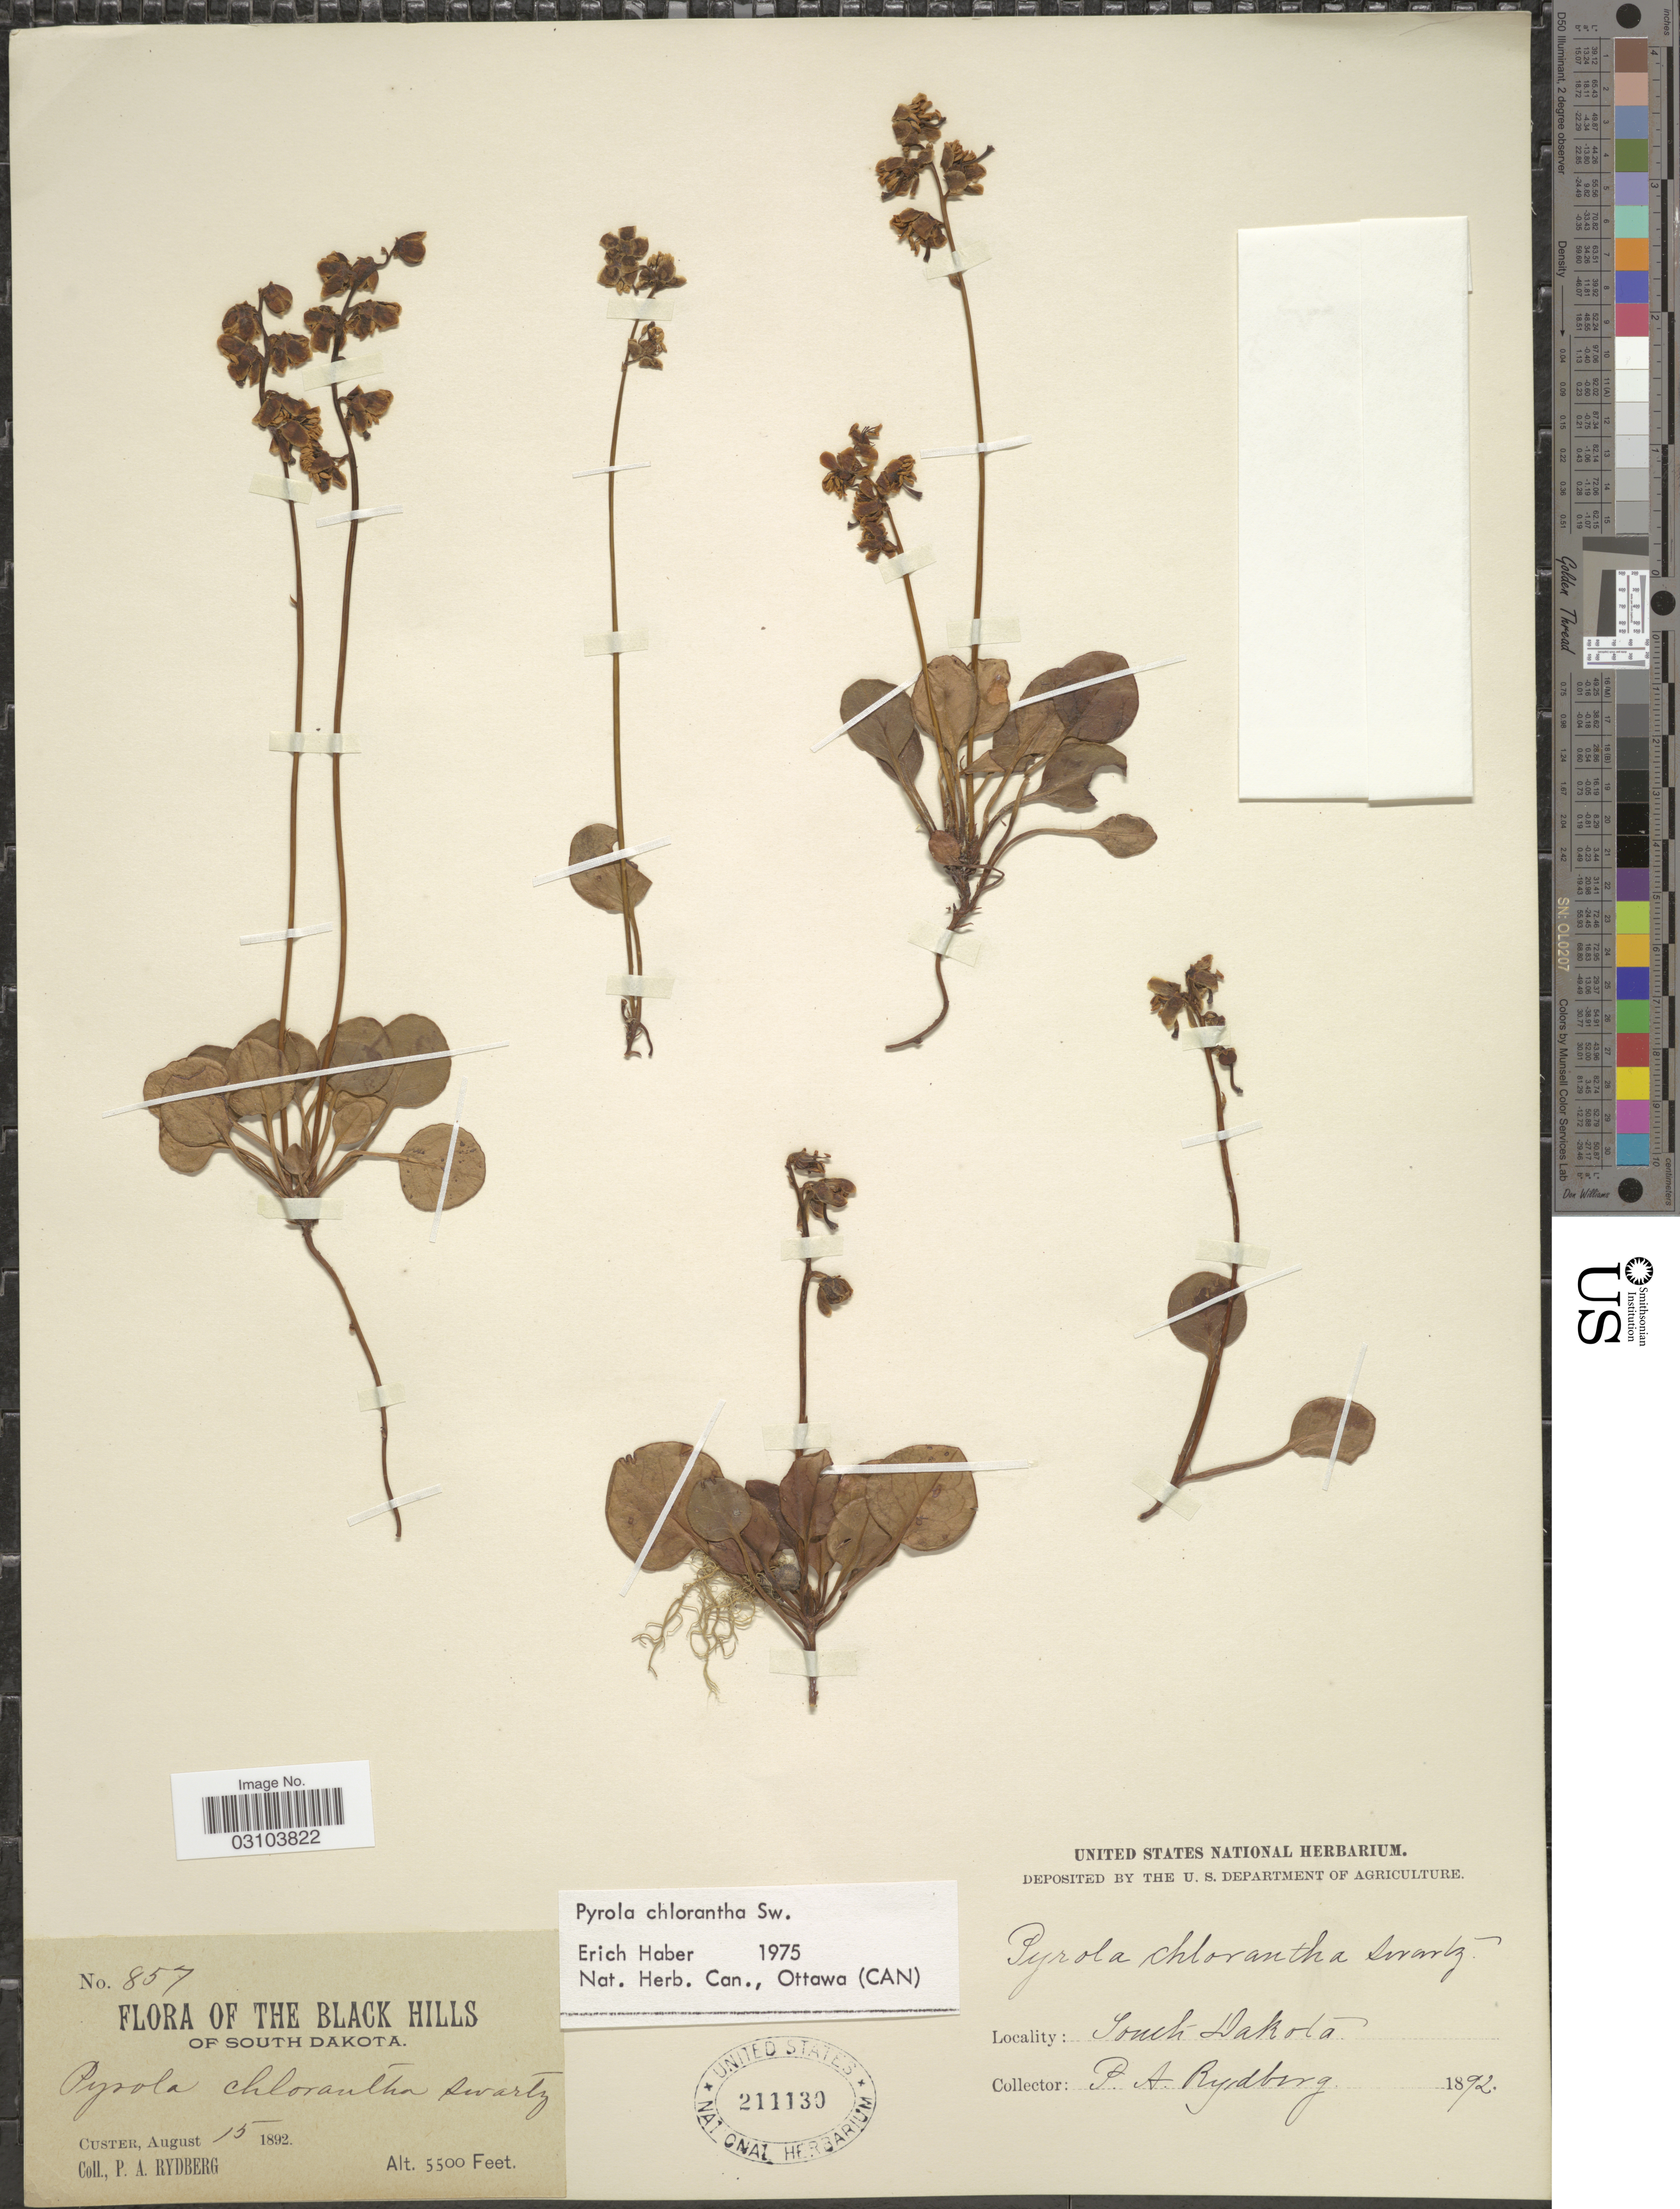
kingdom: Plantae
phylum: Tracheophyta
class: Magnoliopsida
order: Ericales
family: Ericaceae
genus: Pyrola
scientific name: Pyrola chlorantha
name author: Schweigg.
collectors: P. A. Rydberg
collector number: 857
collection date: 1892-08-15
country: United States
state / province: South Dakota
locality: The Black Hills of South Dakota. Custer.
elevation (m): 1676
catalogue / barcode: US 211130